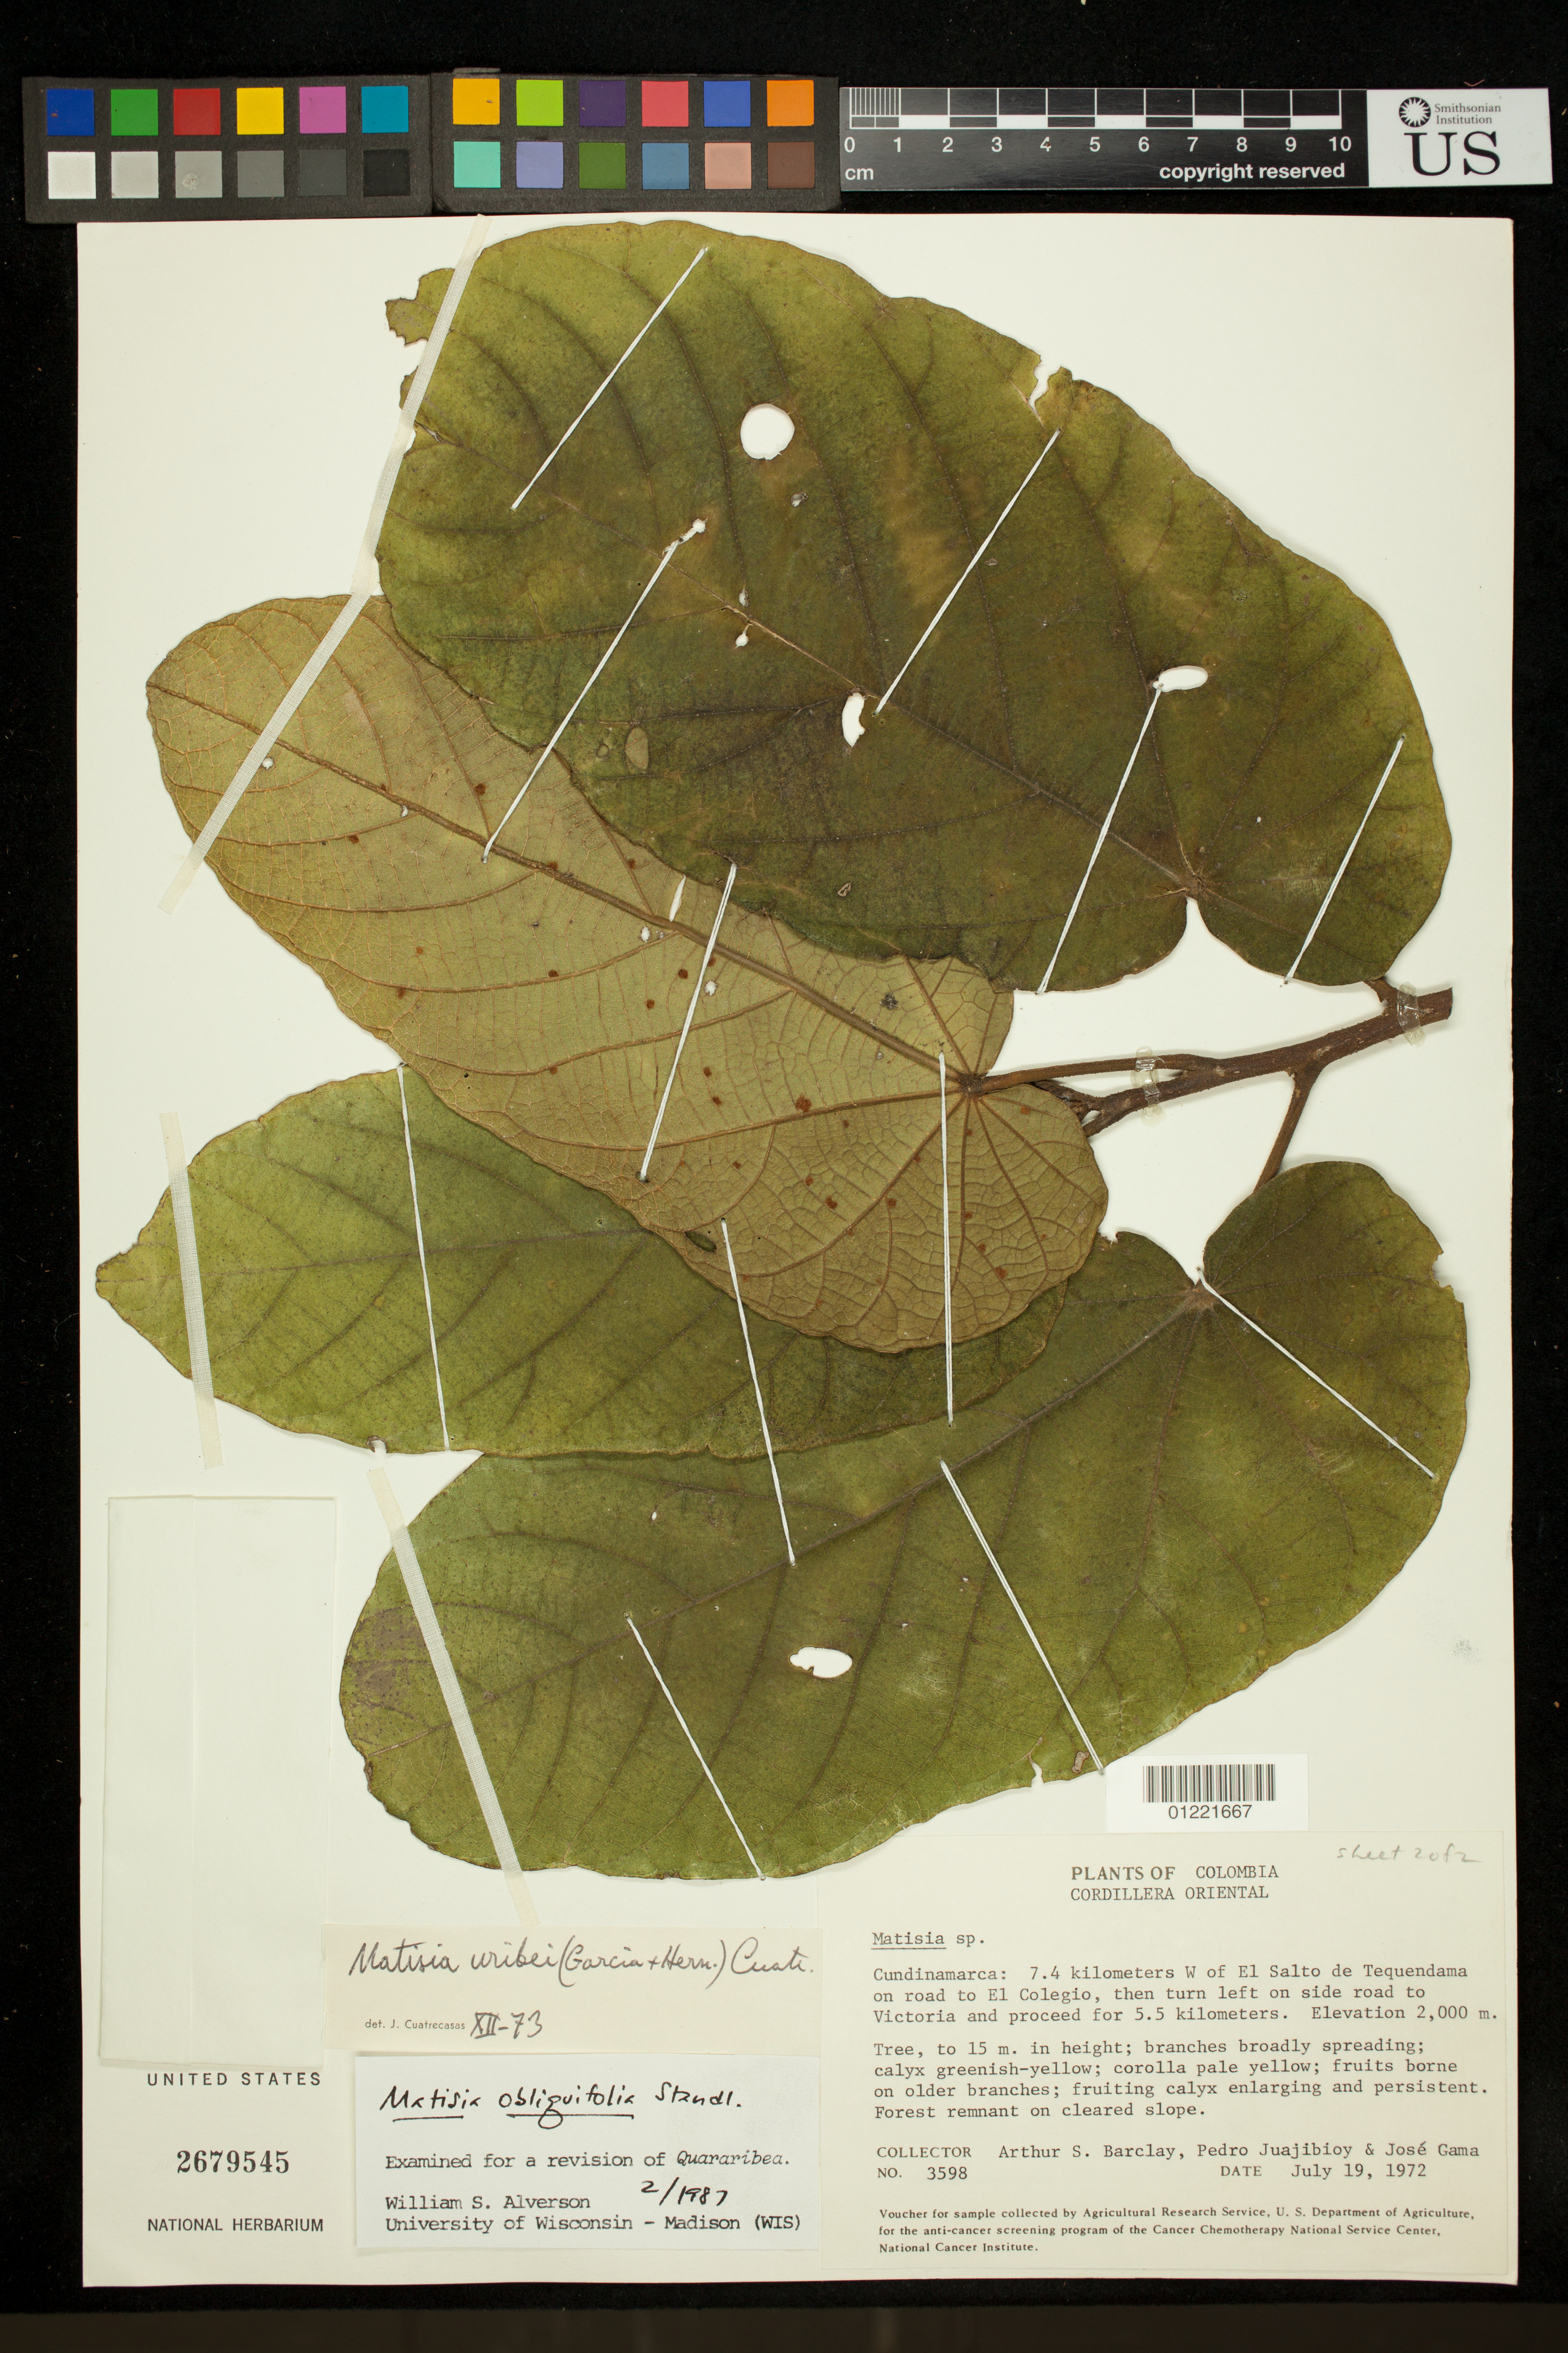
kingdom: Plantae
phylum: Tracheophyta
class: Magnoliopsida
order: Malvales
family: Malvaceae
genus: Matisia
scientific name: Matisia obliquifolia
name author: Standl.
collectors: A. S. Barclay, P. Juajibioy & J. Gama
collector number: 3598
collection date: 1972-07-19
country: Colombia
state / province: Cundinamarca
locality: Cordillera Oriental: 7.4 kilometers W of El Salto de Tequendama on road to El Colegio, then turn left on side road to Victoria and proceed for 5.5 kilometers.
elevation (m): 2000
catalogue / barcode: US 2679545